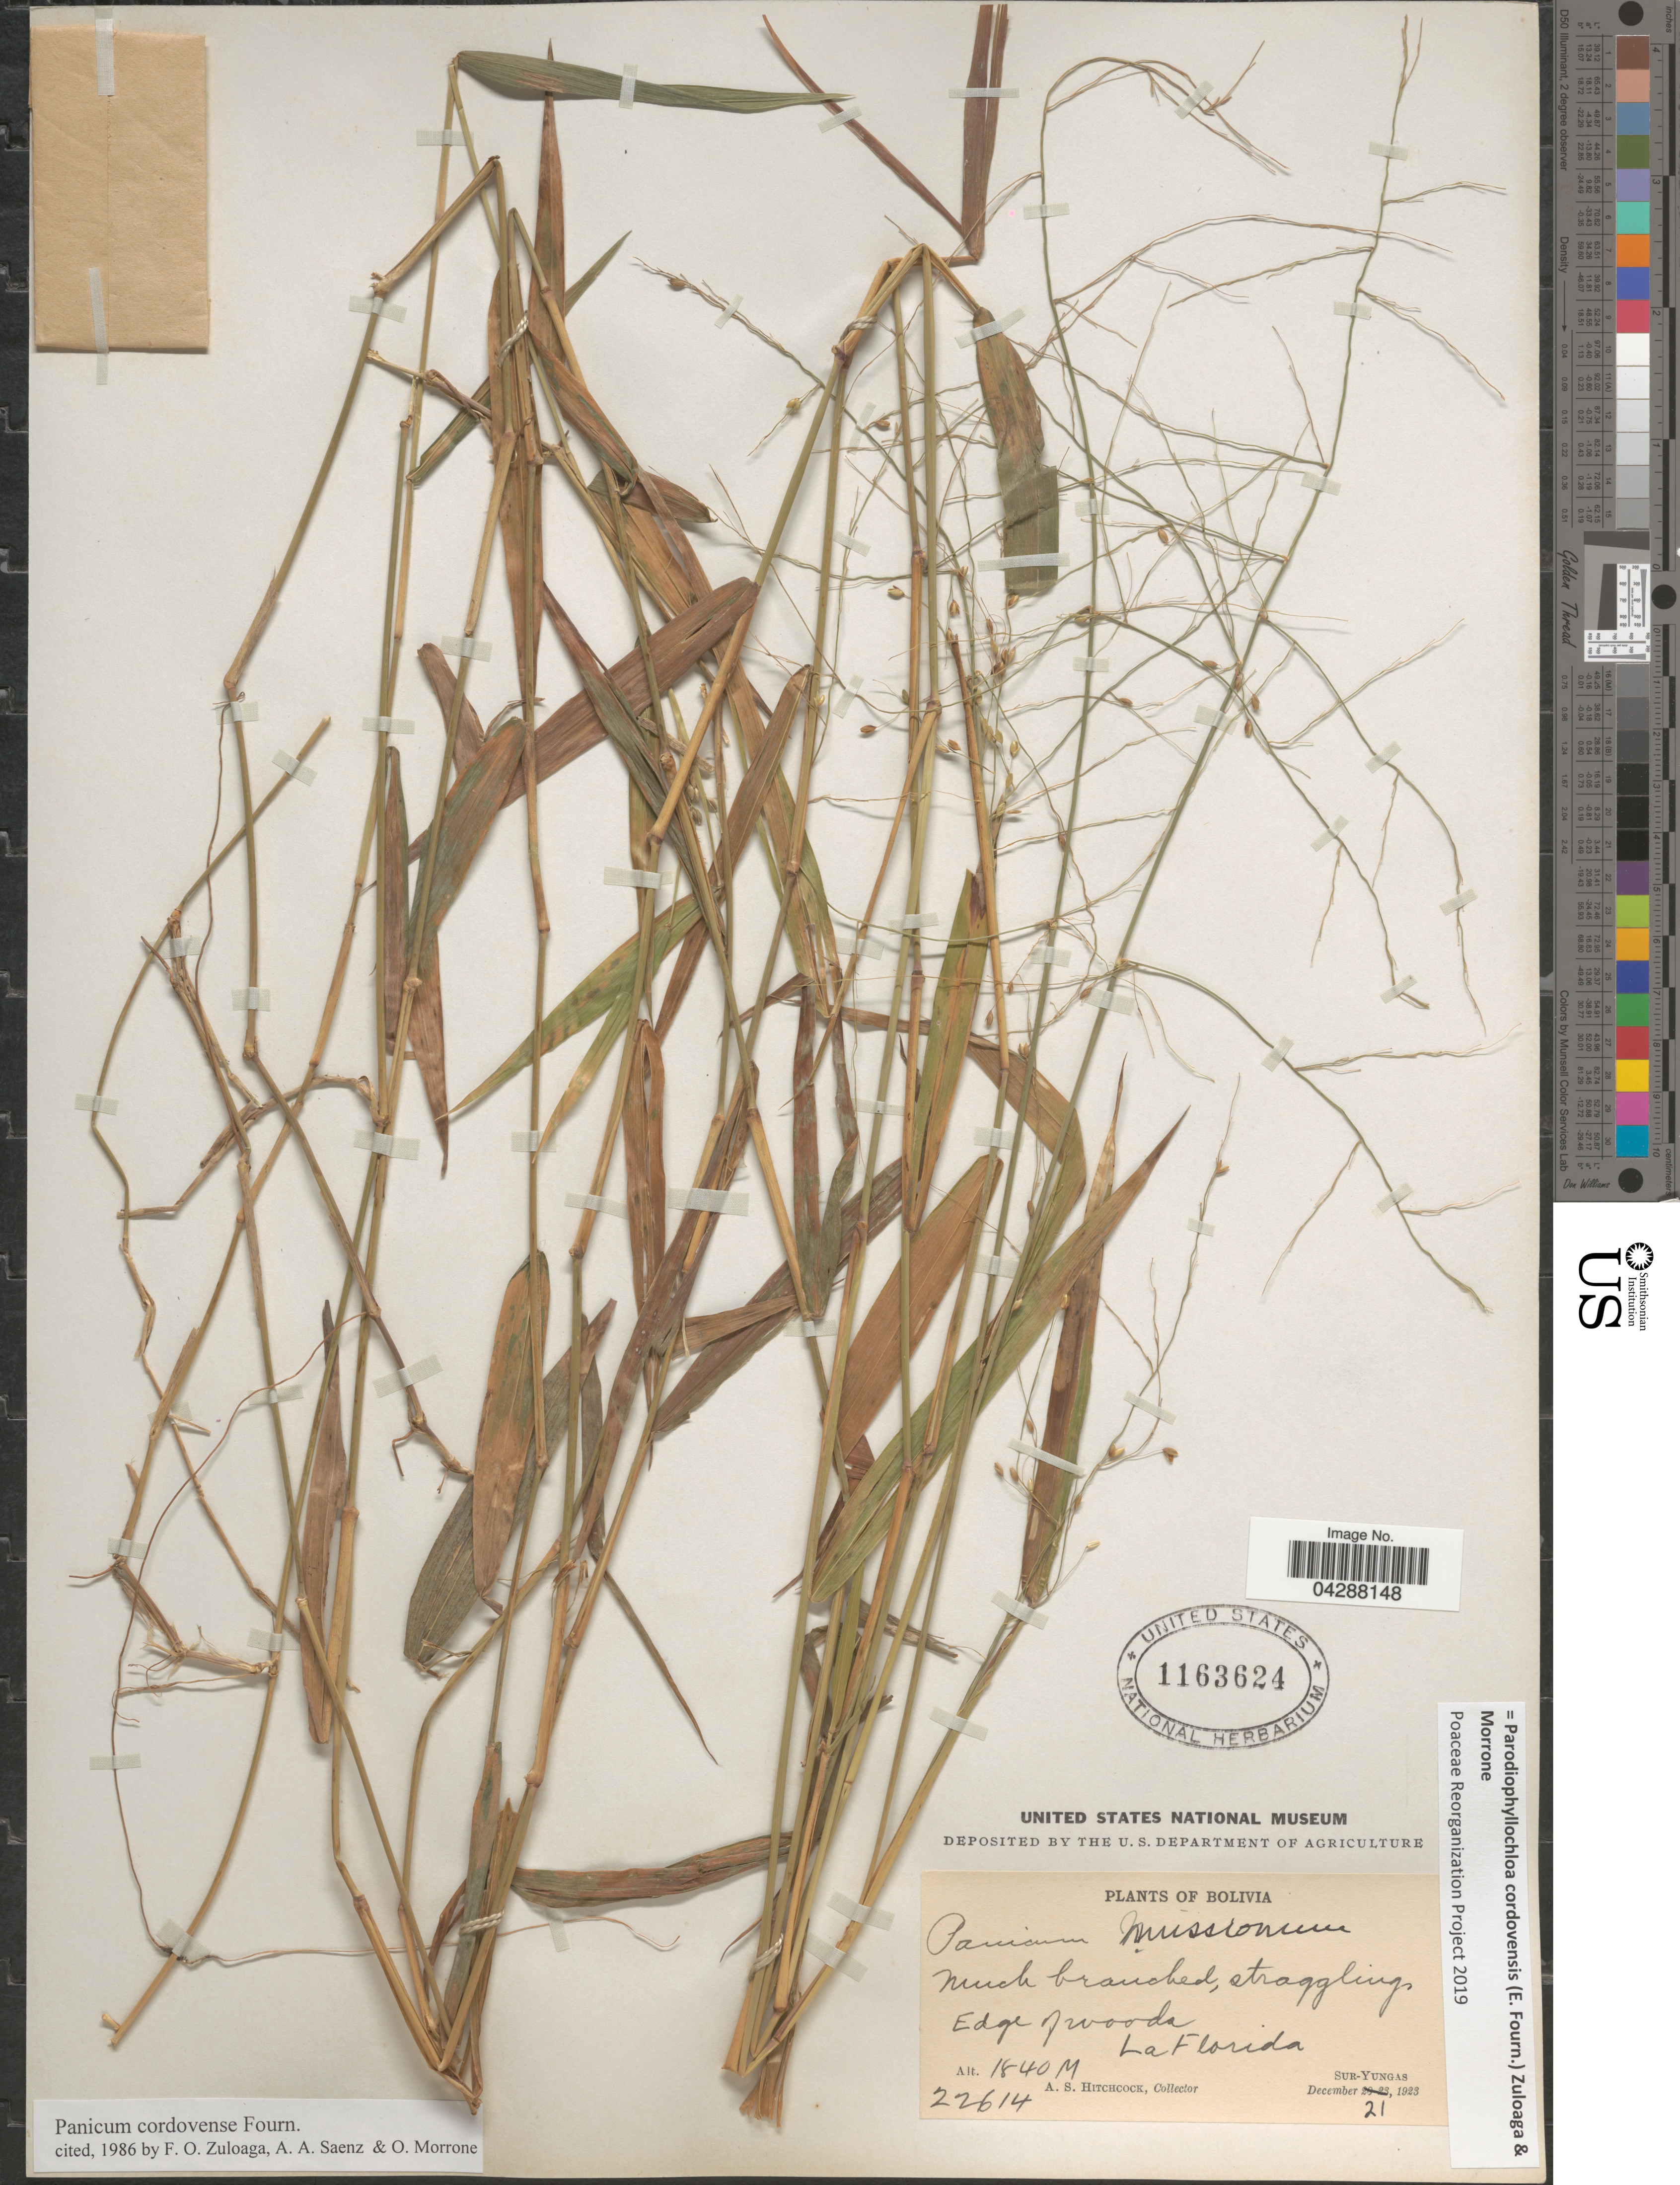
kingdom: Plantae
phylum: Tracheophyta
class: Liliopsida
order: Poales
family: Poaceae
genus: Parodiophyllochloa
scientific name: Parodiophyllochloa cordovensis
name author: (E. Fourn.) Zuloaga & Morrone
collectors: A. S. Hitchcock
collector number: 22614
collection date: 1923-12-21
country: Bolivia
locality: Edge of woods La Florida. Sur-Yungas.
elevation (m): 1840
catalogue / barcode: US 1163624